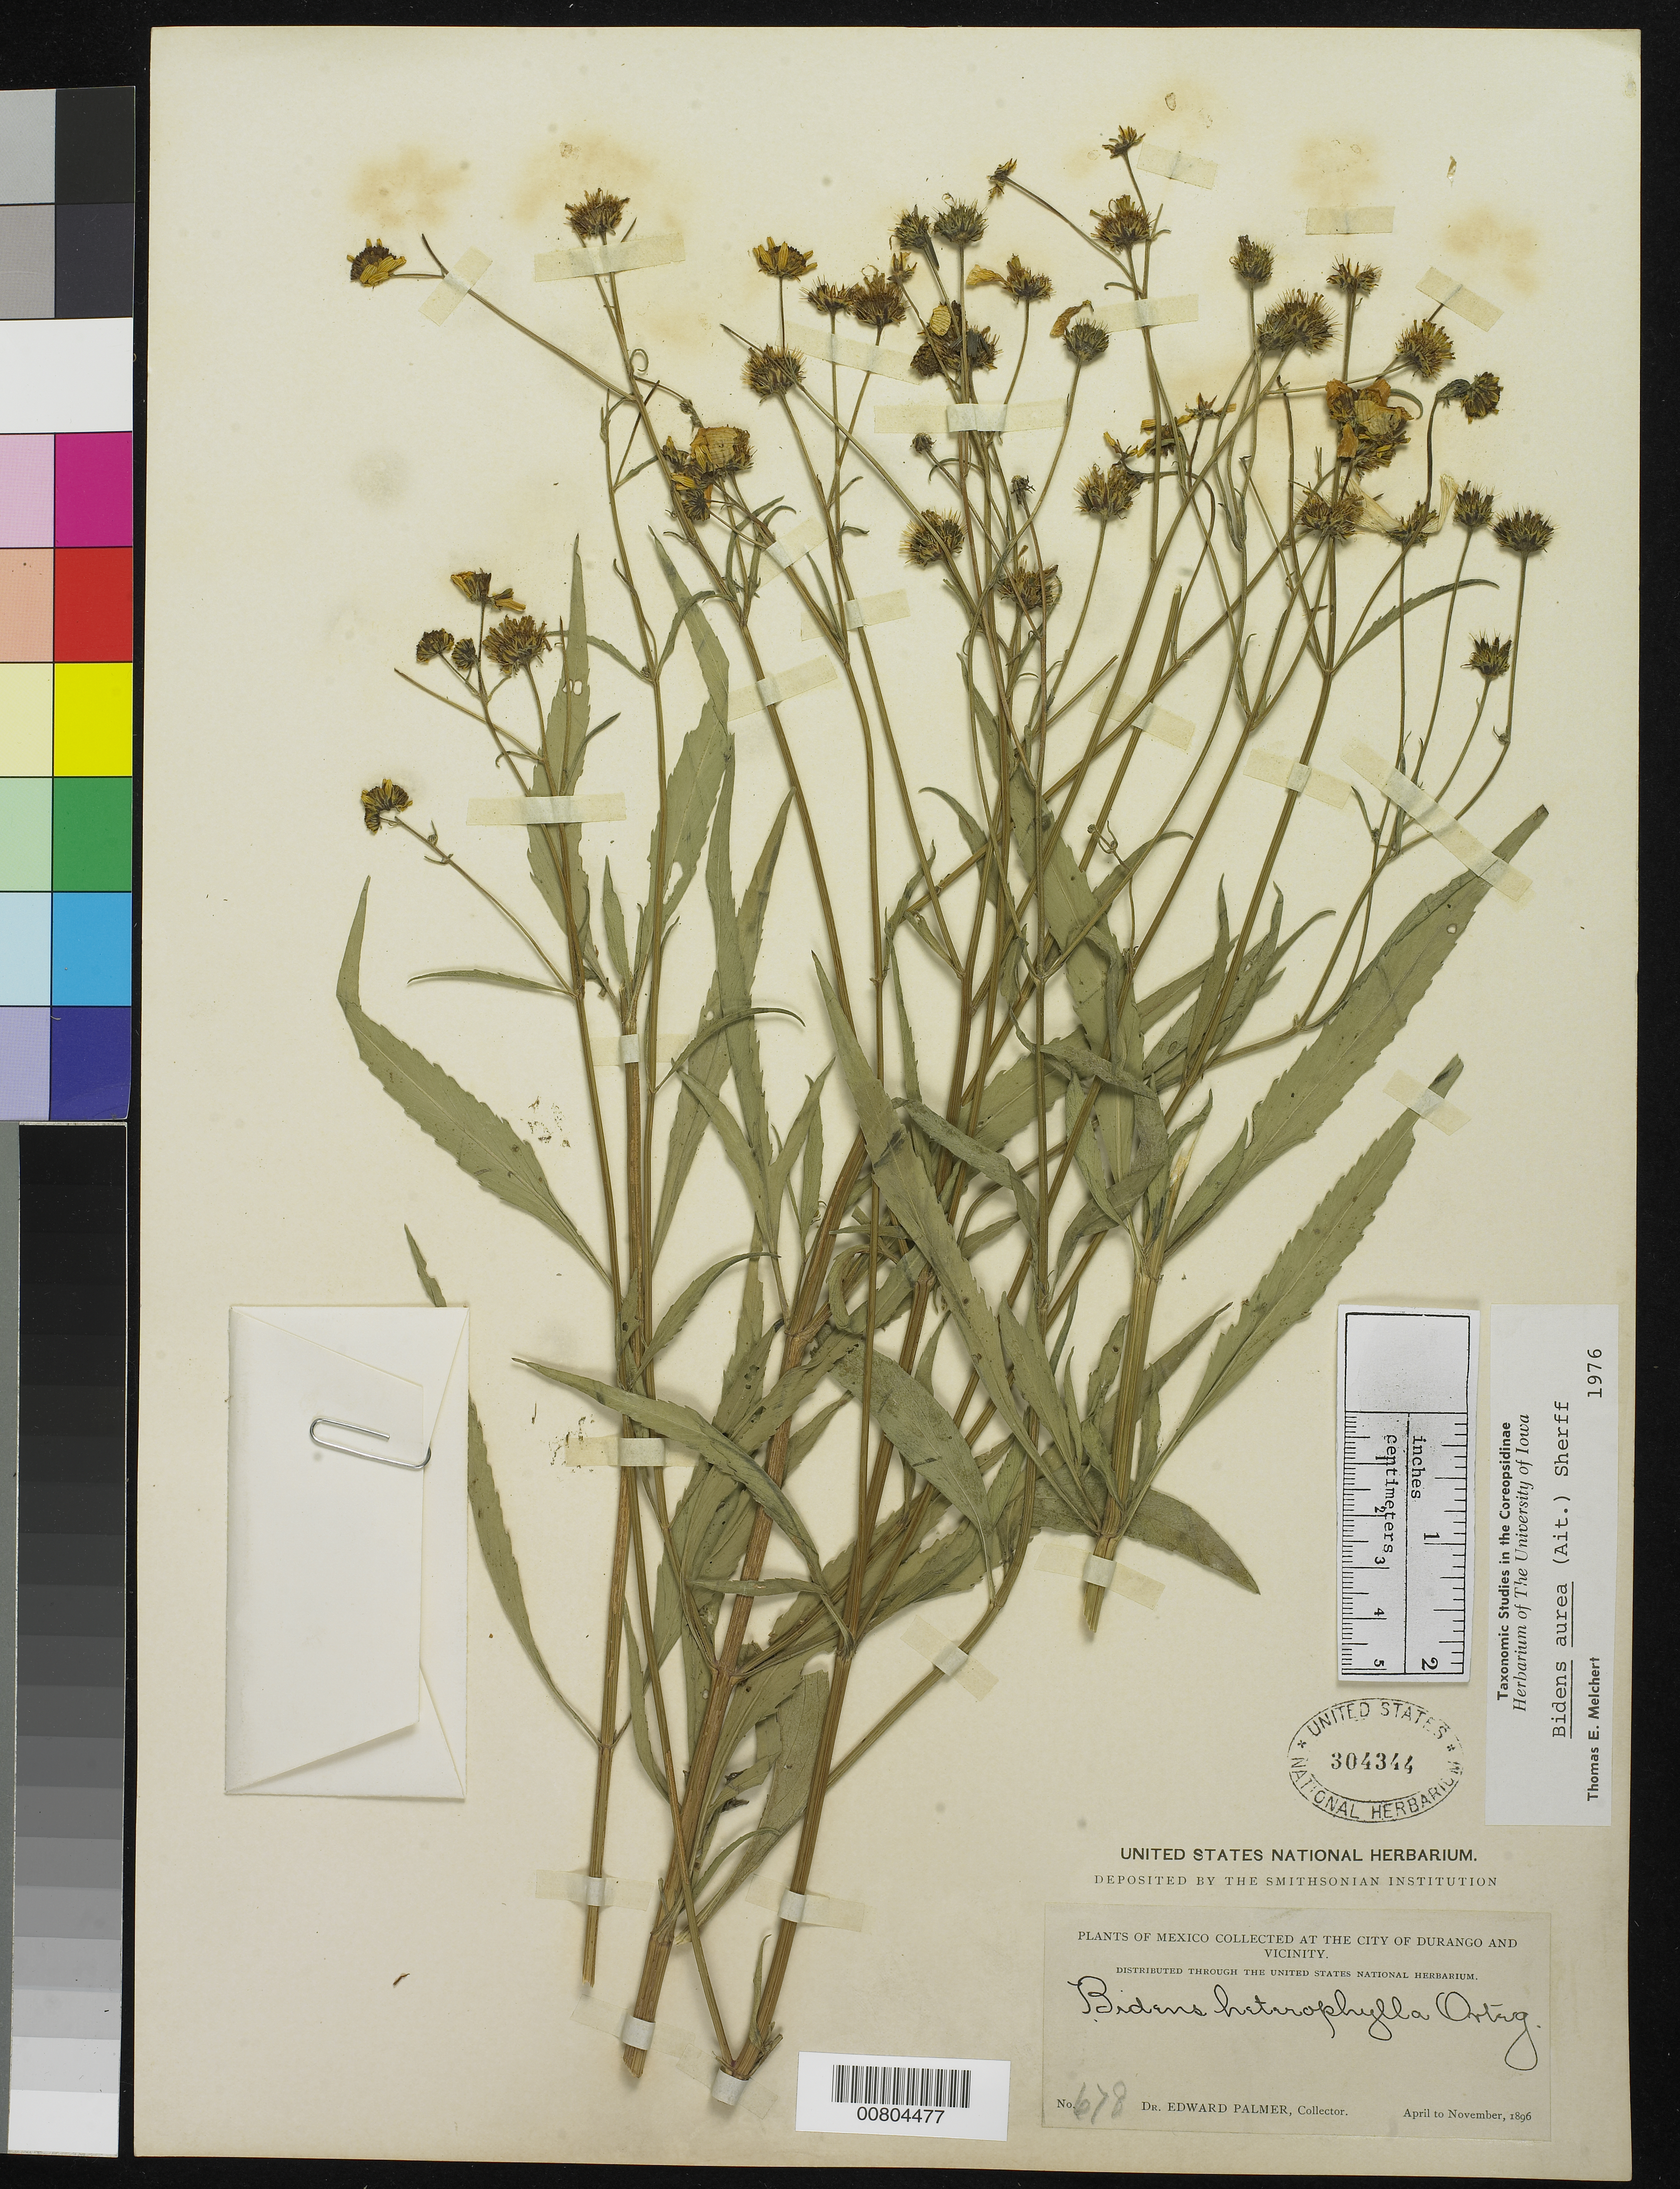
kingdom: Plantae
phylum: Tracheophyta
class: Magnoliopsida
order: Asterales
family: Asteraceae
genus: Bidens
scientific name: Bidens aurea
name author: (Aiton) Sherff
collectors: E. Palmer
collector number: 678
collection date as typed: Apr 1896 to -- Nov 1896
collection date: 1896-04/1896-11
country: Mexico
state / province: Durango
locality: City of Durango and vicinity.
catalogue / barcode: US 304344